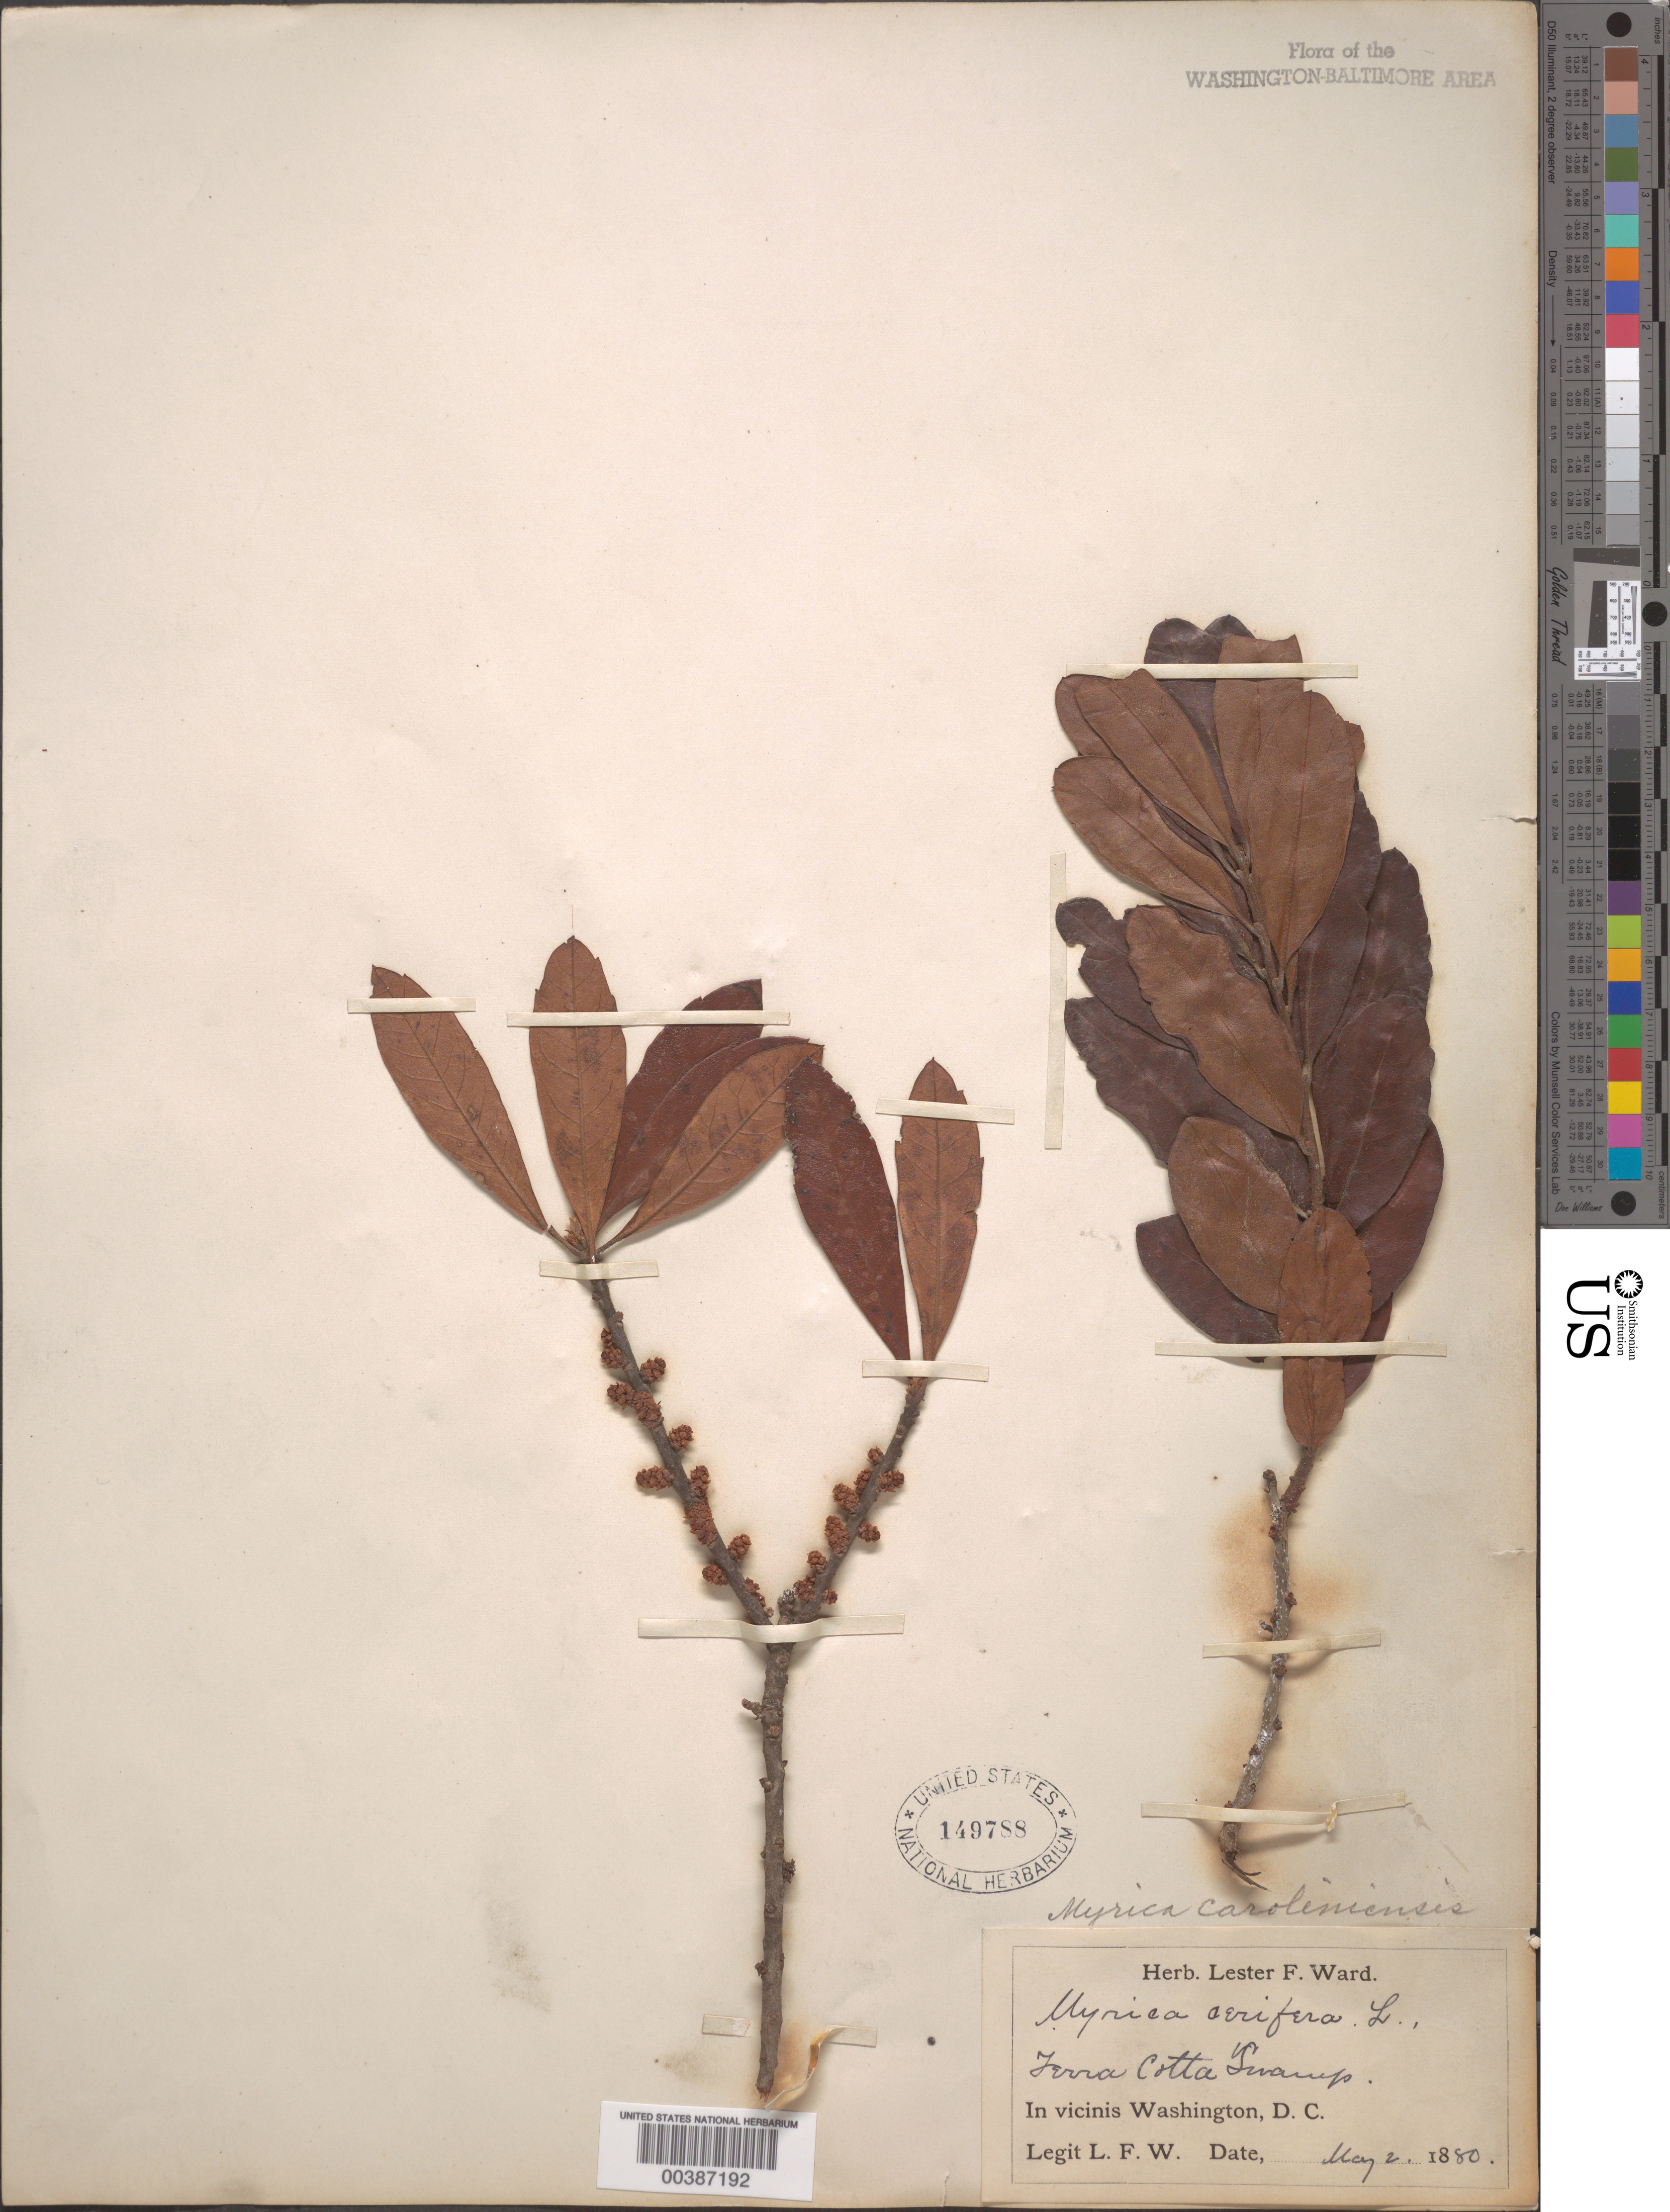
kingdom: Plantae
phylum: Tracheophyta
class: Magnoliopsida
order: Fagales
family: Myricaceae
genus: Morella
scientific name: Morella cerifera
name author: (L.) Small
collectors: L. F. Ward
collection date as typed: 02 May 1880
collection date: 1880-05-02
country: United States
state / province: District of Columbia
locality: Terra Cotta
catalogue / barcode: US 149788